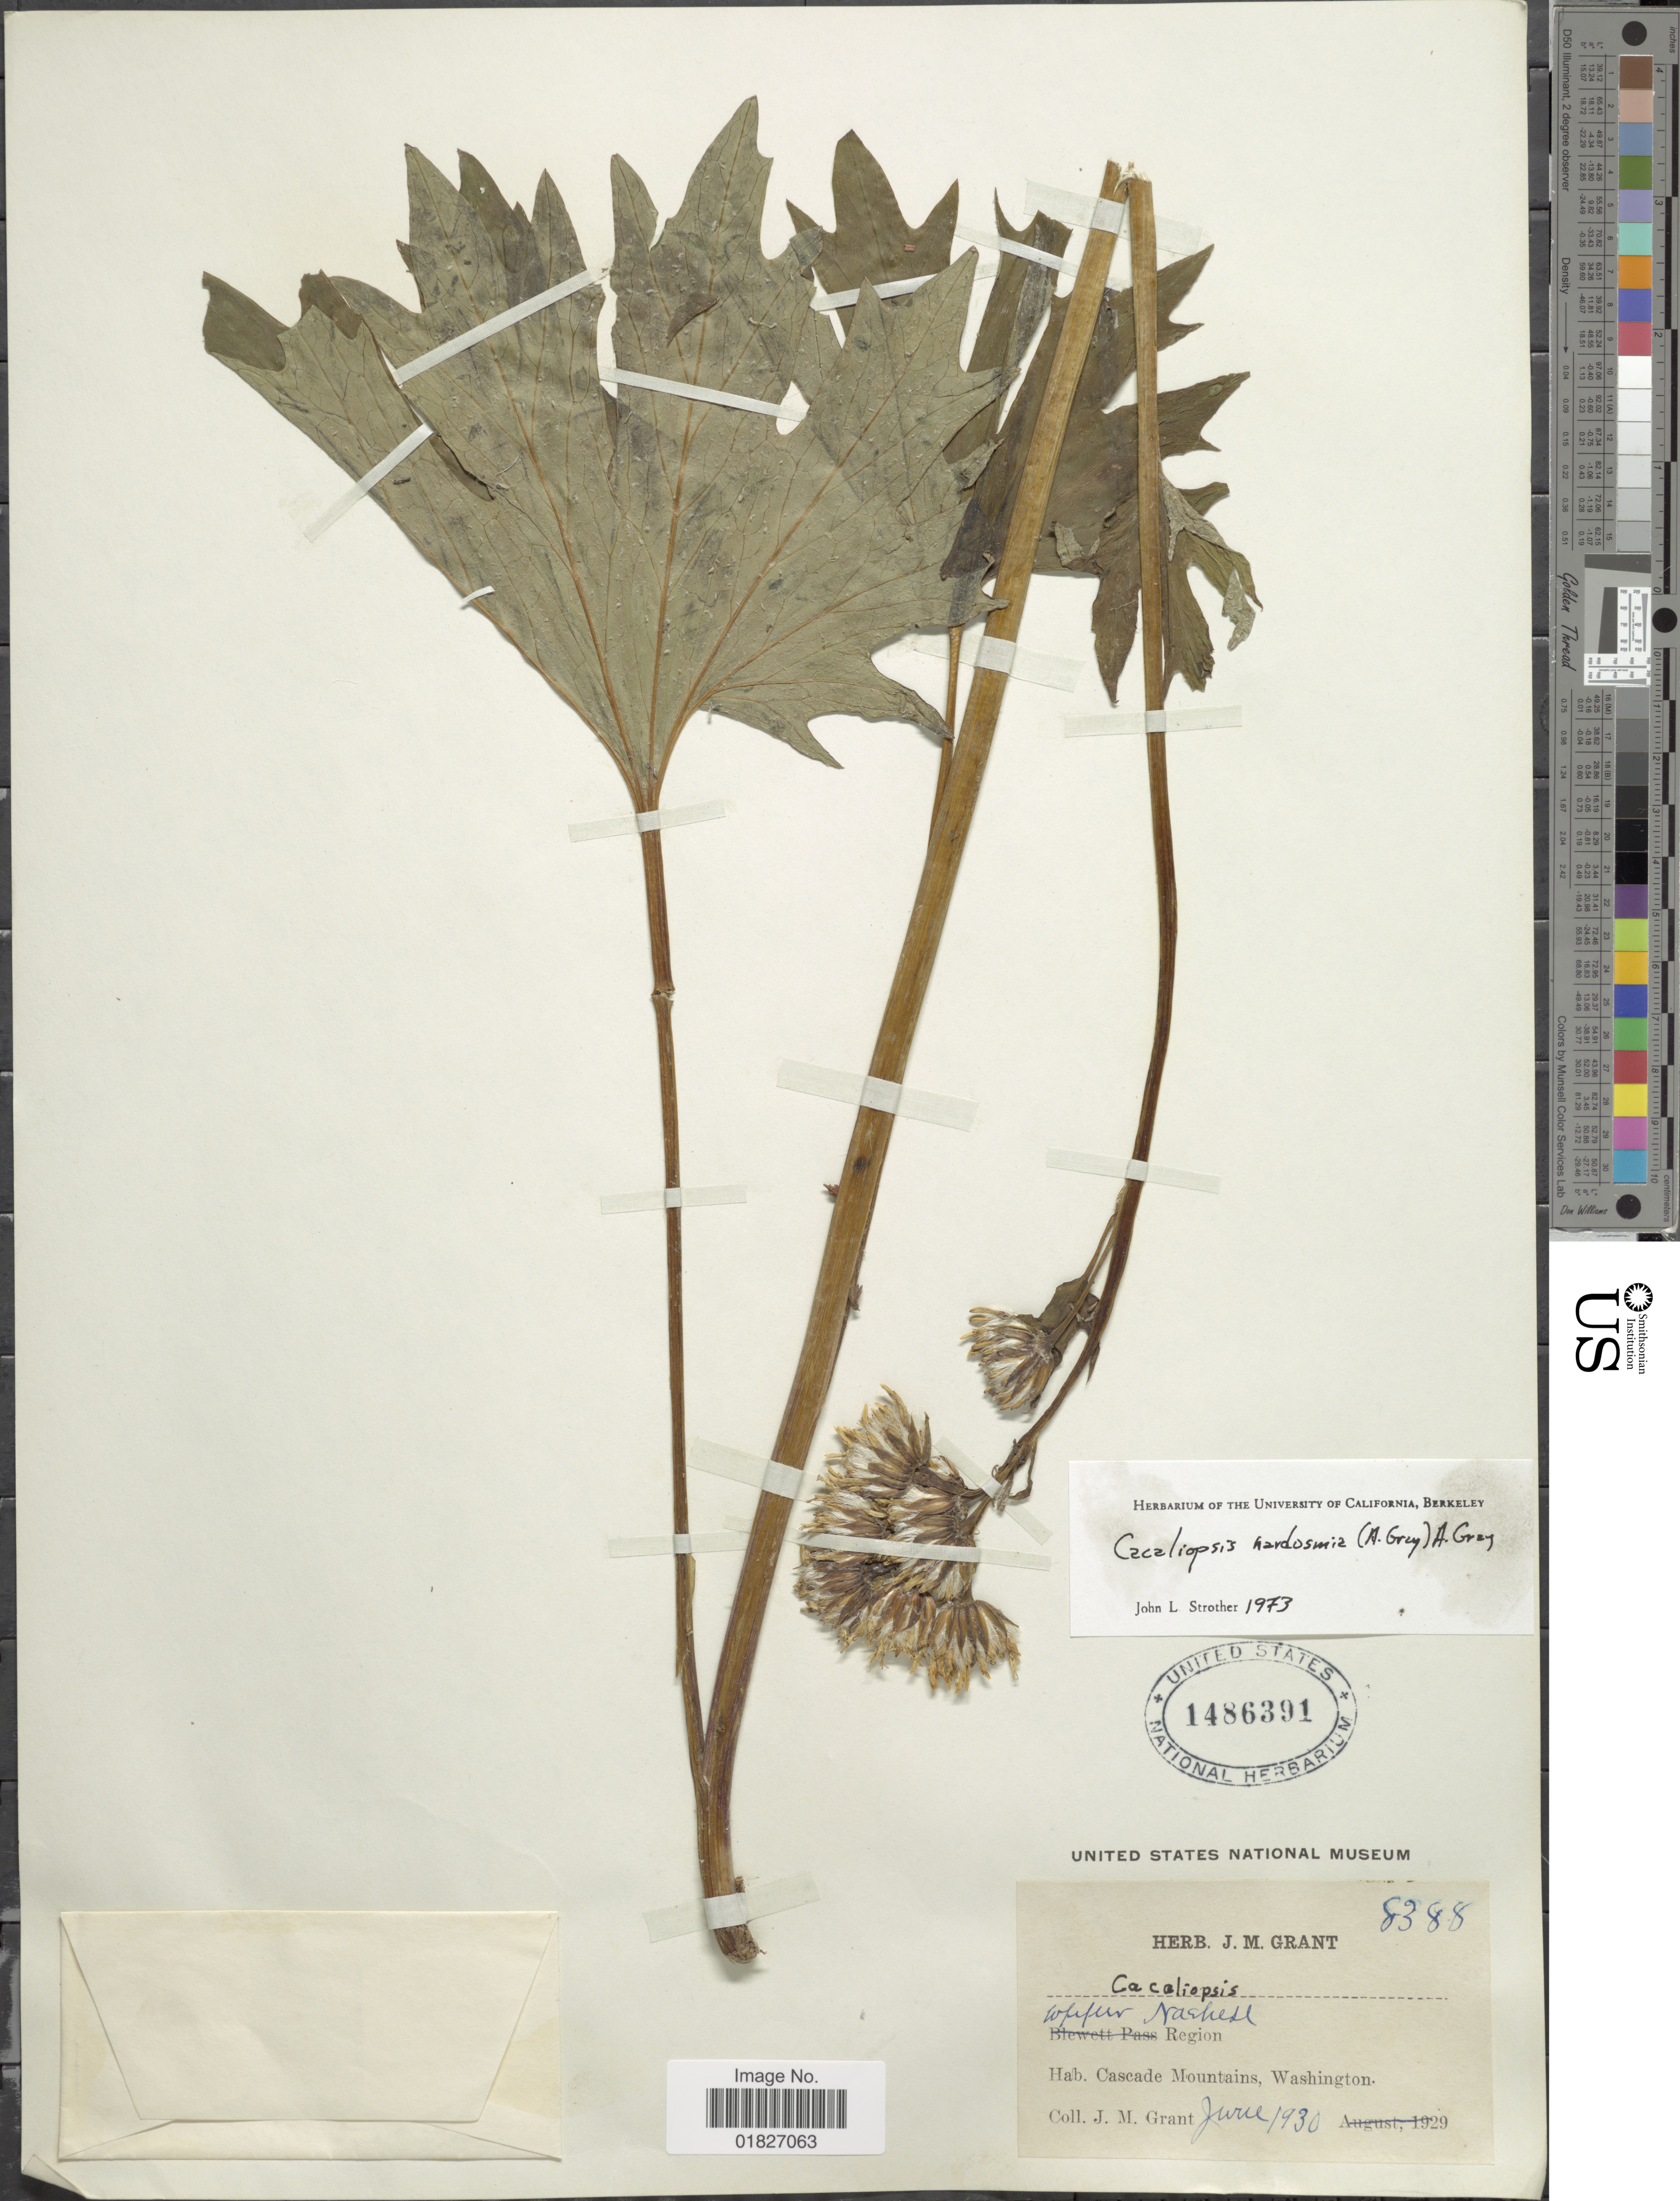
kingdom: Plantae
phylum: Tracheophyta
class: Magnoliopsida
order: Asterales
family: Asteraceae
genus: Cacaliopsis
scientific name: Cacaliopsis nardosmia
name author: A. Gray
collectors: J. M. Grant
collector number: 8388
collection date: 1930-06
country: United States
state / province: Washington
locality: Naehese Region, Cascade Mountains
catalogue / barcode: US 1486391